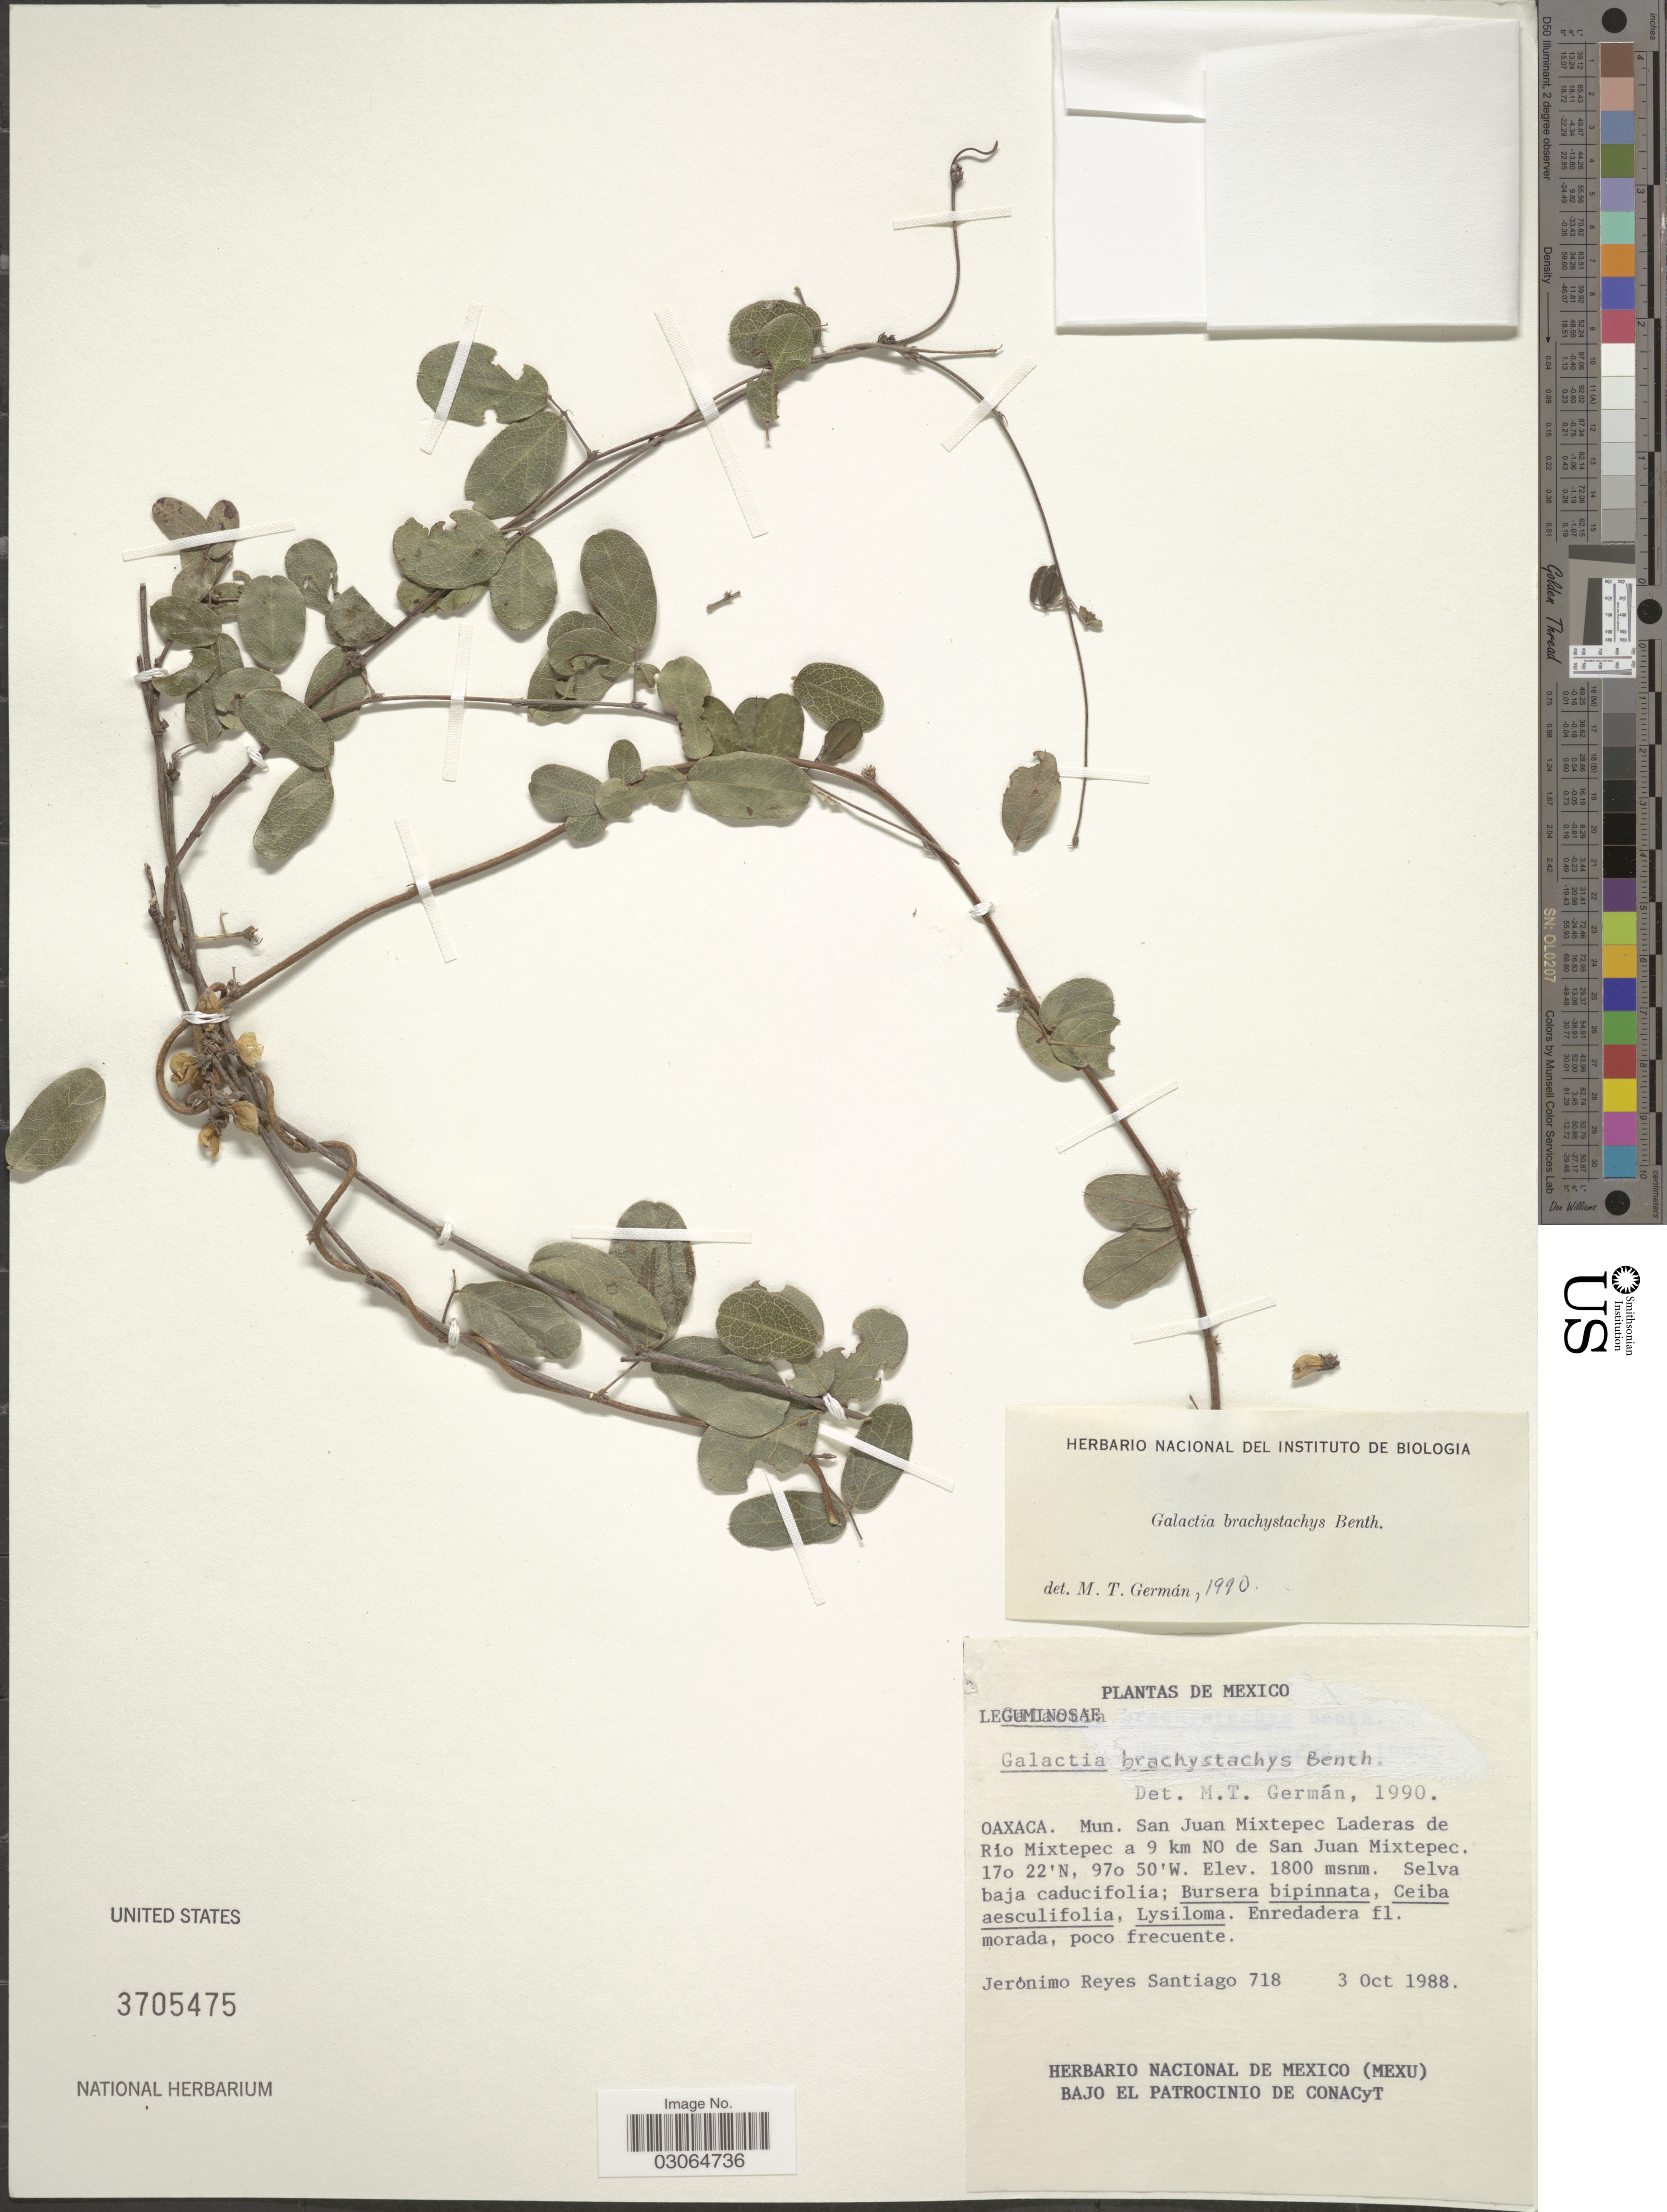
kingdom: Plantae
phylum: Tracheophyta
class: Magnoliopsida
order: Fabales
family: Fabaceae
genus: Nanogalactia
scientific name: Nanogalactia brachystachys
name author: (Benth.) L.P. Queiroz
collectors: J. Reyes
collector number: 718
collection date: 1988-10-03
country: Mexico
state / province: Oaxaca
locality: Mun. San Juan Mixtepec Laderas de Río Mixtepec a 9 km NO de San Juan Mixtepec.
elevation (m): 1800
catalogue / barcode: US 3705475